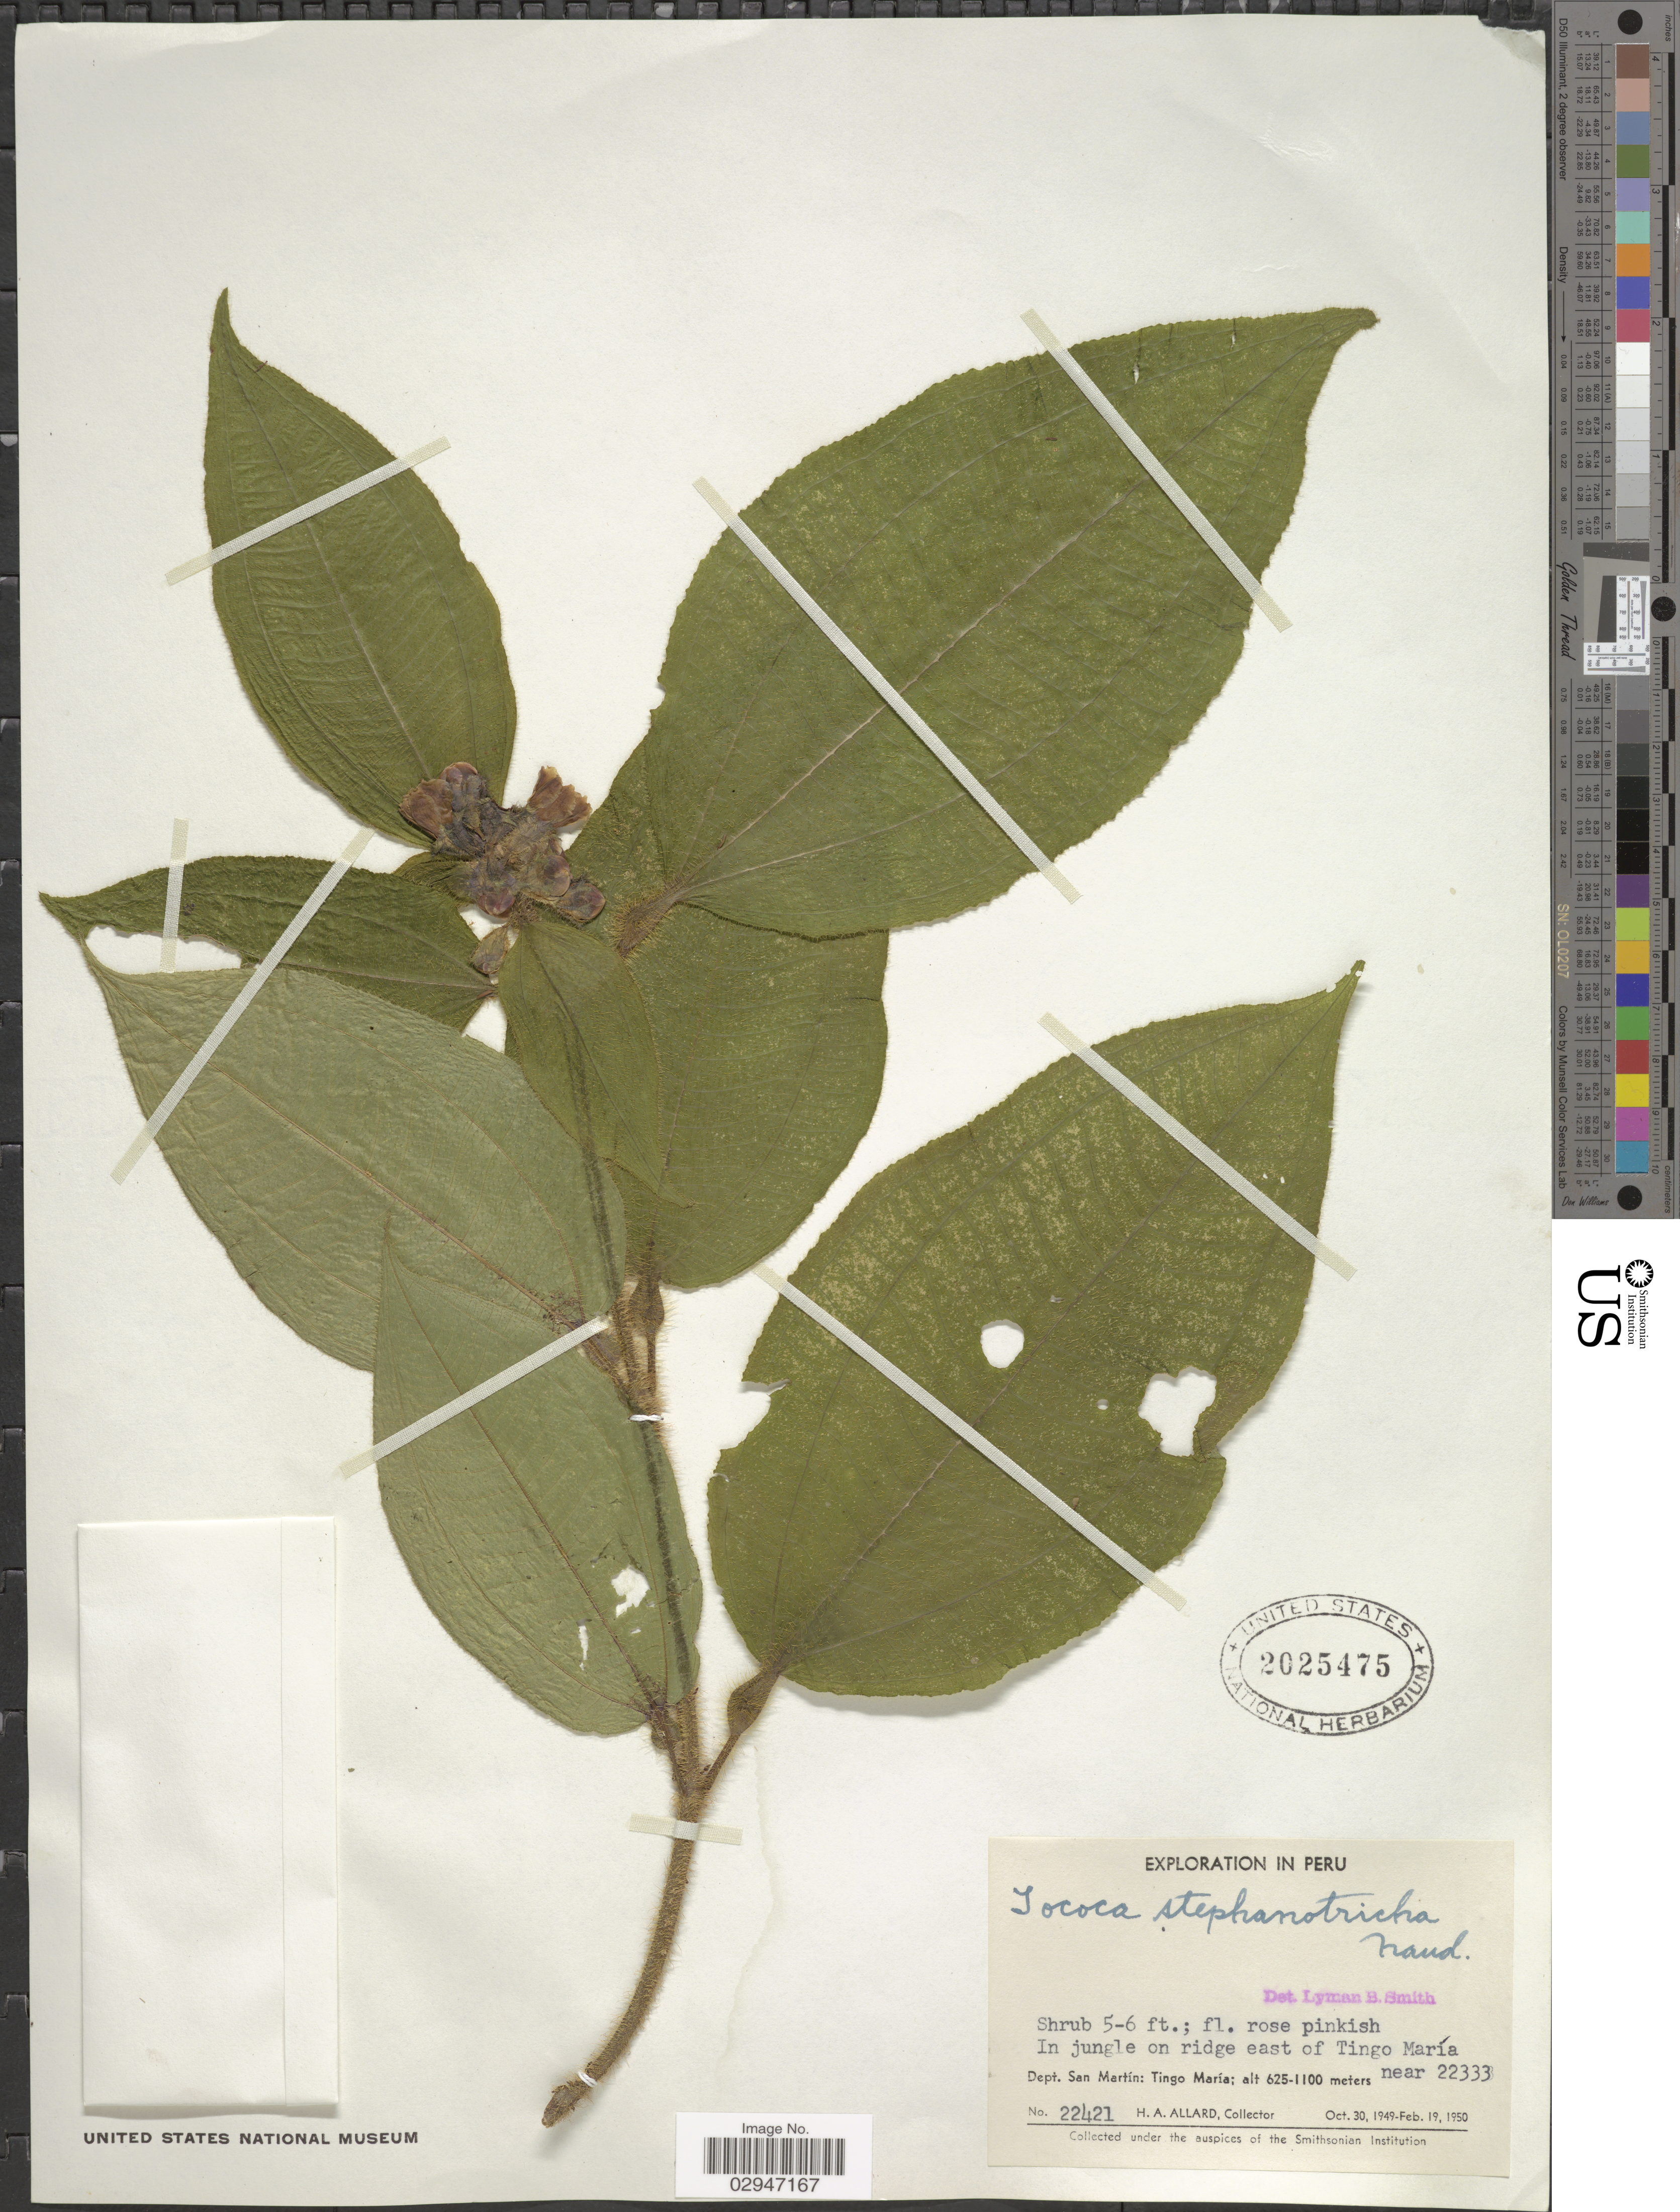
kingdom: Plantae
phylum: Tracheophyta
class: Magnoliopsida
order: Myrtales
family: Melastomataceae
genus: Tococa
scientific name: Tococa stephanotricha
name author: Naudin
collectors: H. A. Allard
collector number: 22421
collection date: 1949-10-30/1950-02-19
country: Peru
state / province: San Martín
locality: In jungle on ridge east of Tingo María. Dept. San Martín: Tingo María.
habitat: in jungle on ridge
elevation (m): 625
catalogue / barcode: US 2025475